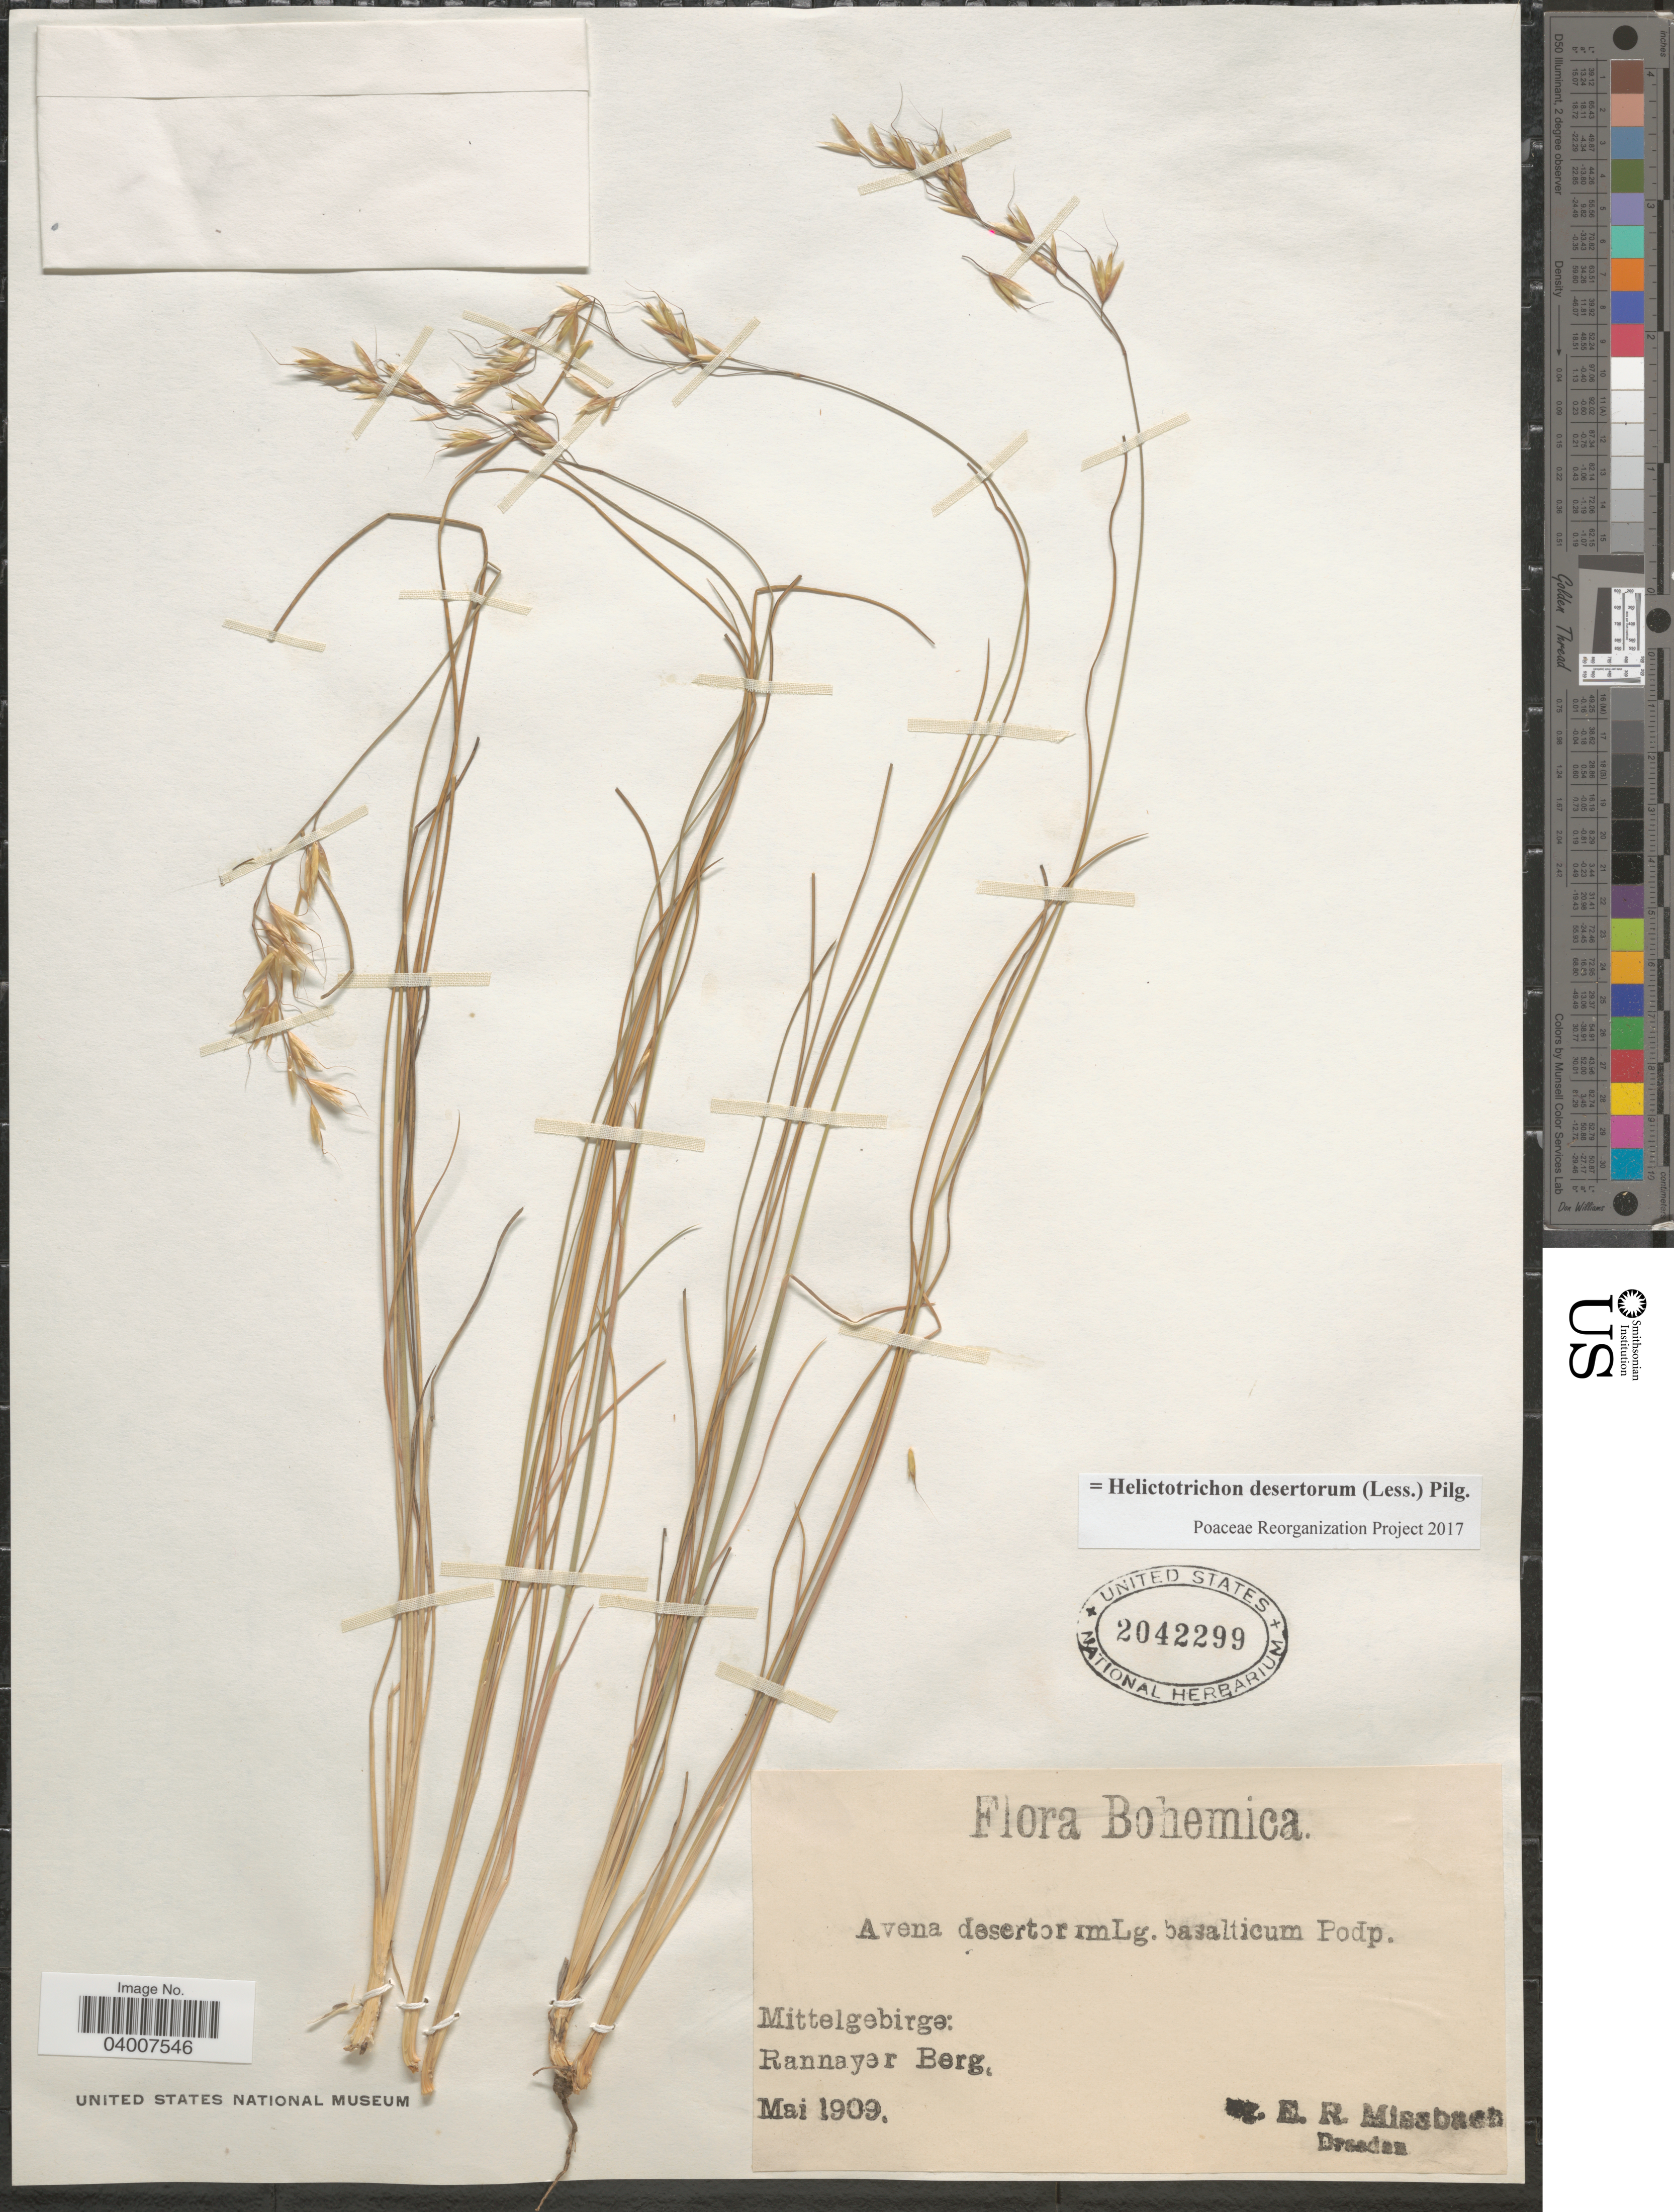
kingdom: Plantae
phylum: Tracheophyta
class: Liliopsida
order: Poales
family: Poaceae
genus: Helictotrichon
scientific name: Helictotrichon desertorum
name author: (Less.) Pilg.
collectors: E. Missbach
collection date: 1909-05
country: Czechia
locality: Bohemica. Mittelgebirge: Rannayer Berg.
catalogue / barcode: US 2042299